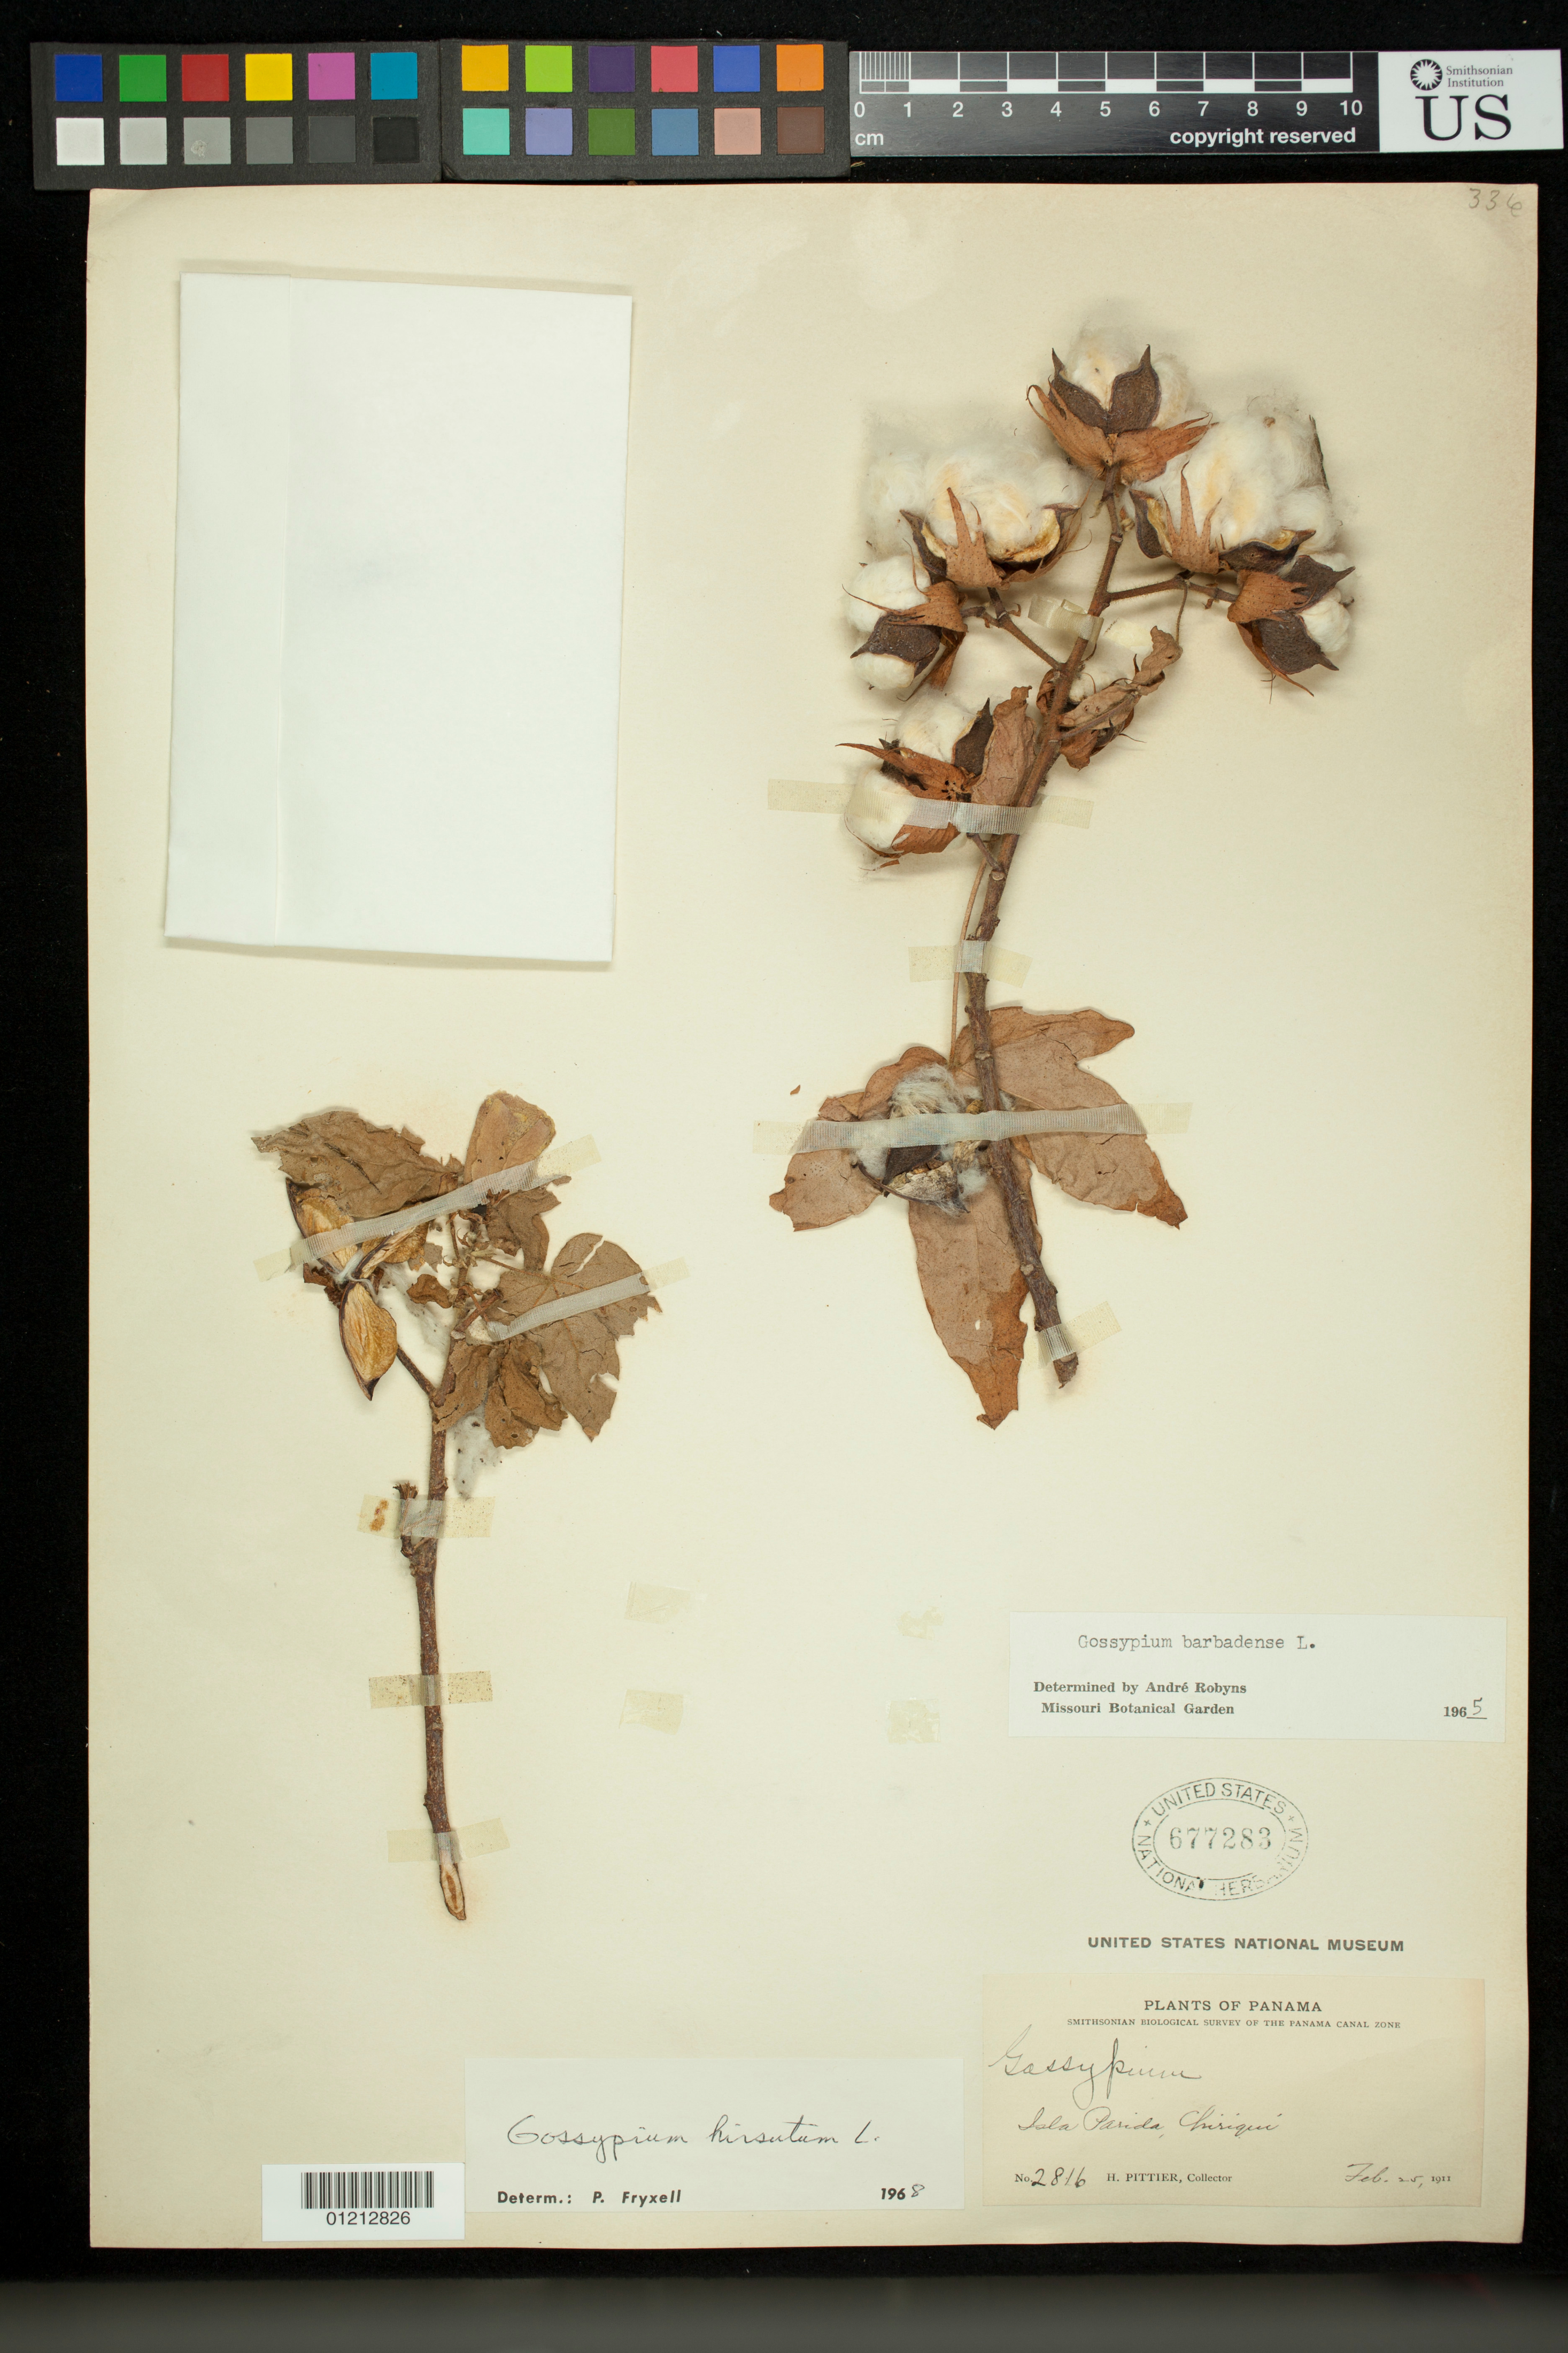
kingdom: Plantae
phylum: Tracheophyta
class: Magnoliopsida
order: Malvales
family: Malvaceae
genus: Gossypium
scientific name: Gossypium hirsutum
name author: L.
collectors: H. F. Pittier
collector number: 2816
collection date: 1911-02-25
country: Panama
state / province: Chiriqui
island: Parida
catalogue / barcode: US 677283